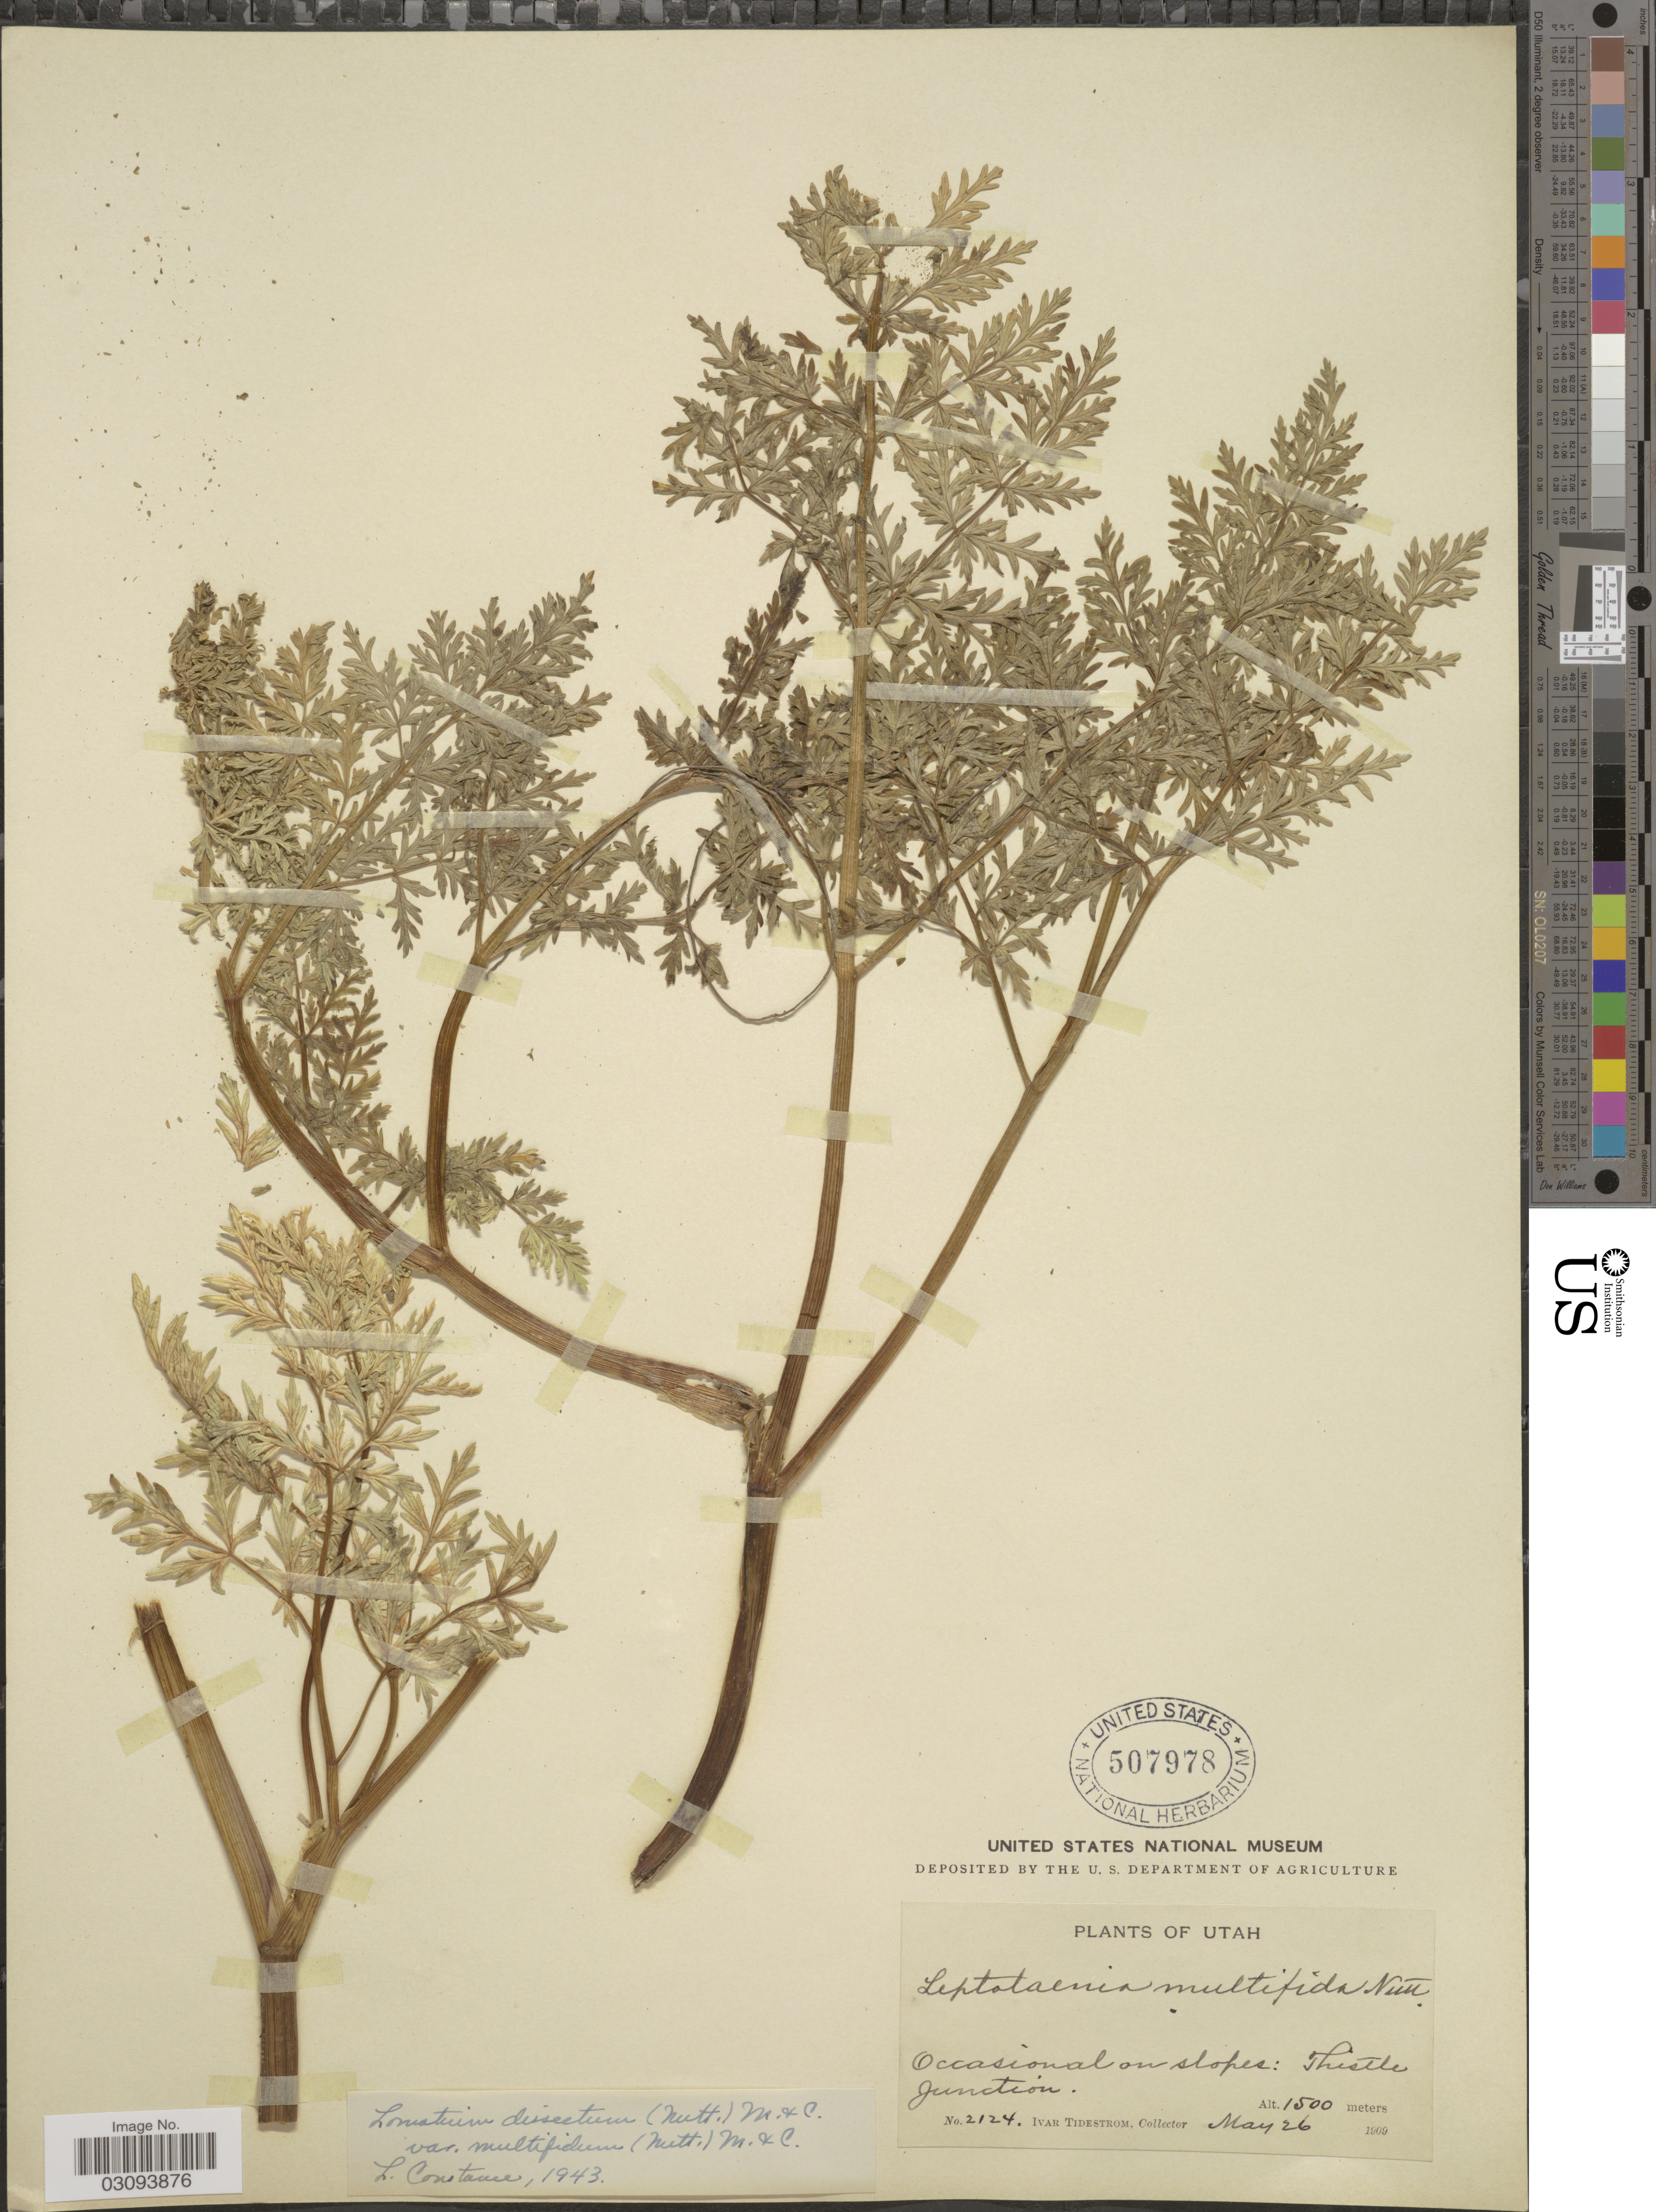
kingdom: Plantae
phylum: Tracheophyta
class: Magnoliopsida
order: Apiales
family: Apiaceae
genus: Lomatium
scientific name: Lomatium dissectum var. multifidum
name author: (Nutt.) Mathias & Constance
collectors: I. F. Tidestrom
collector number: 2124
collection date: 1909-05-26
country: United States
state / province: Utah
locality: Thistle Junction.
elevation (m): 1500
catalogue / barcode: US 507978